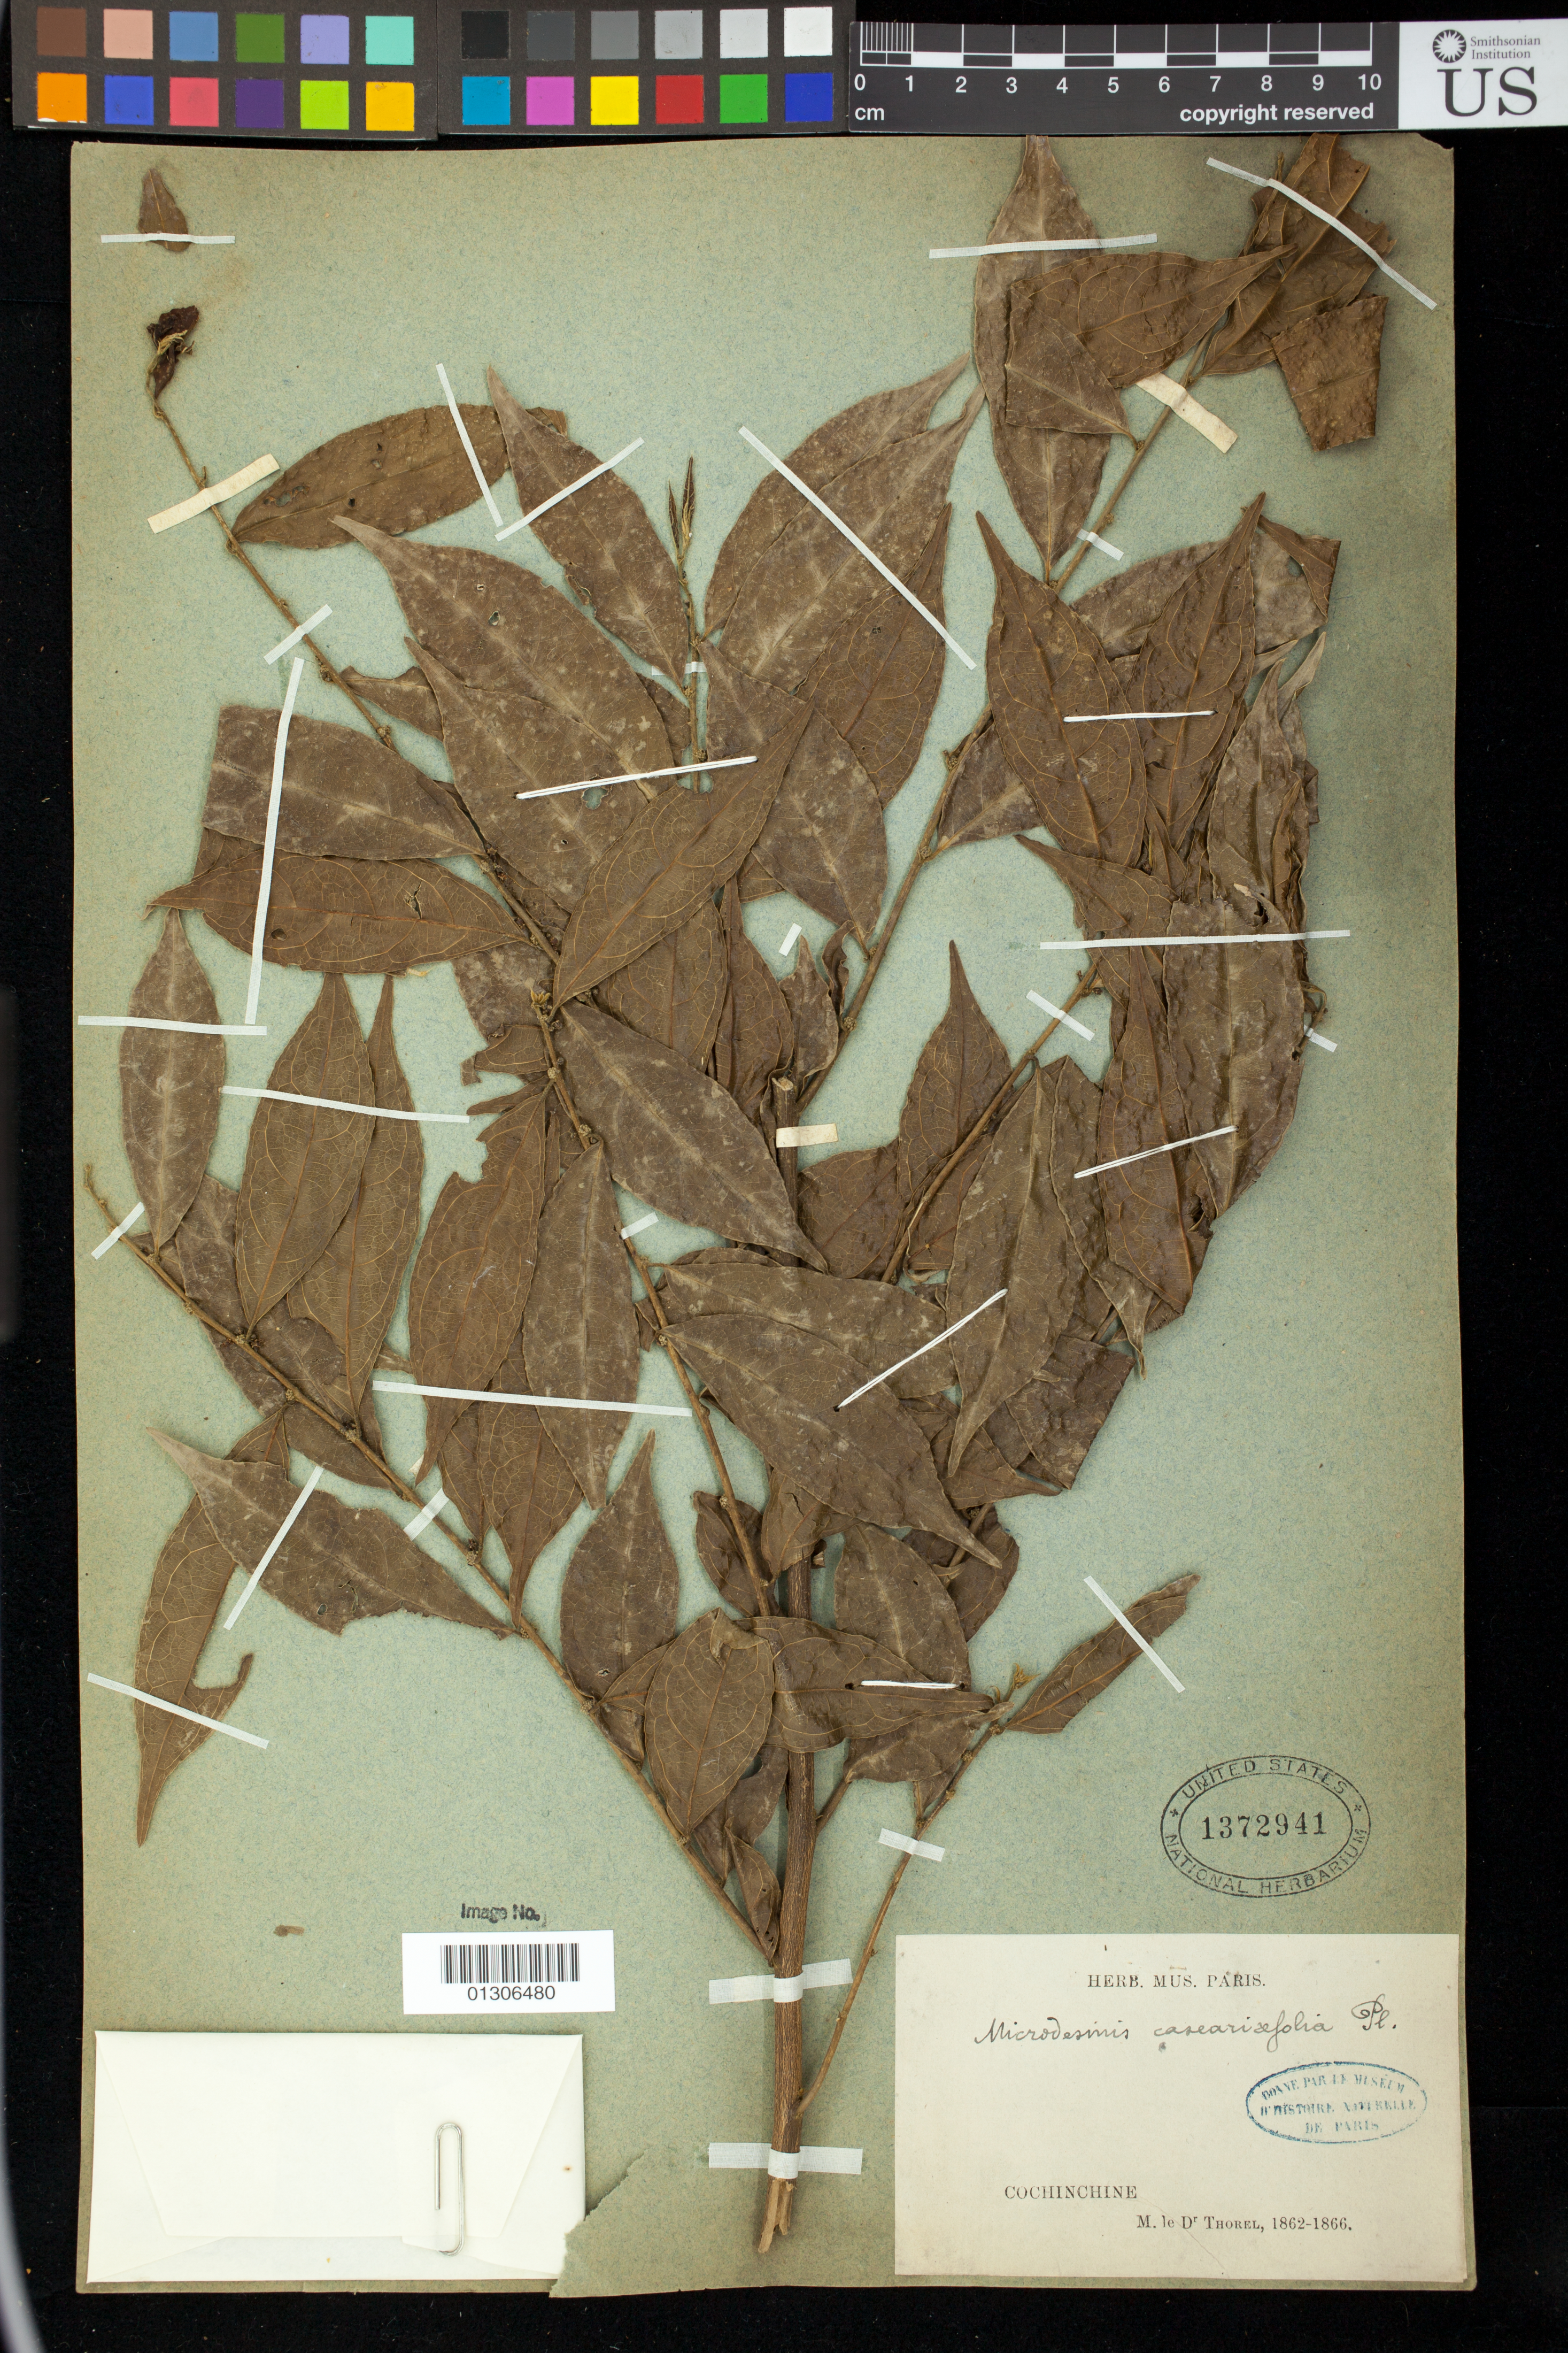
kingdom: Plantae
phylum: Tracheophyta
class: Magnoliopsida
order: Malpighiales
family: Pandaceae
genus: Microdesmis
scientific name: Microdesmis casearifolia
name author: Planch. & Hook.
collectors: C. Thorel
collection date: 1862/1866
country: Vietnam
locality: Cochinchine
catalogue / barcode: US 1372941